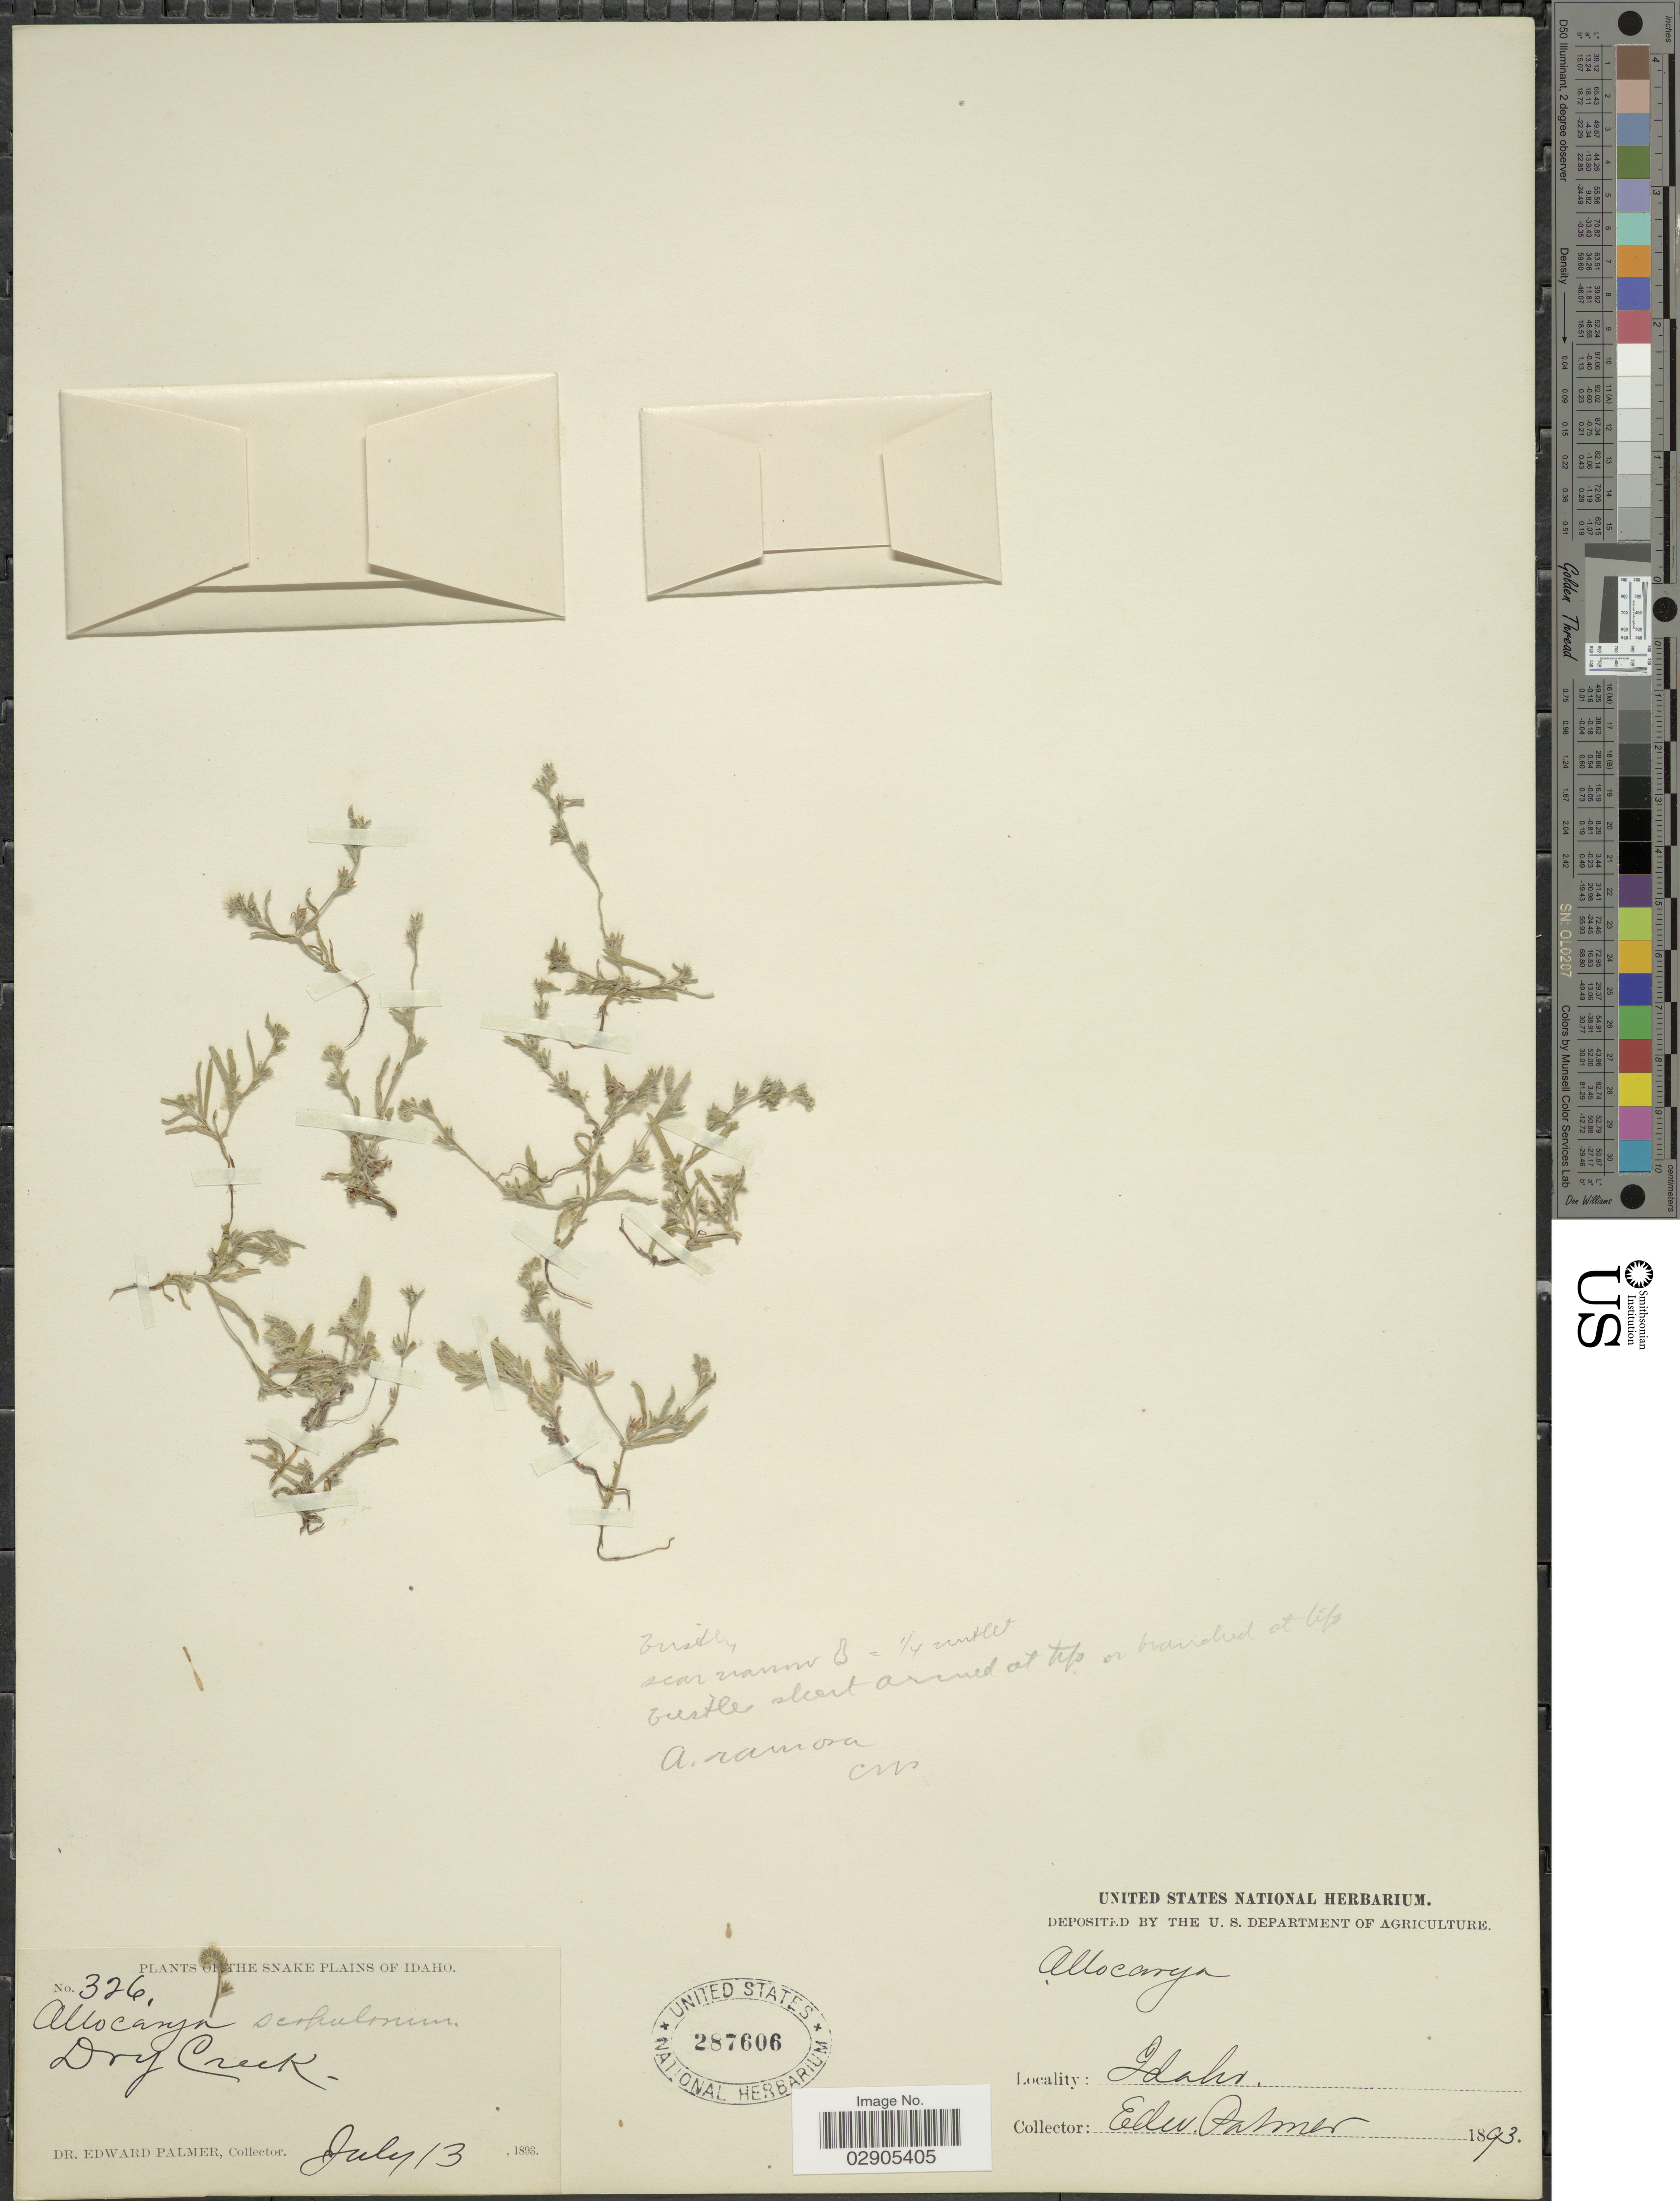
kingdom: Plantae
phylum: Tracheophyta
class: Magnoliopsida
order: Boraginales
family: Boraginaceae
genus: Allocarya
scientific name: Allocarya ramosa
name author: Piper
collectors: E. Palmer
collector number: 326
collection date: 1893-07-13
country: United States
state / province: Idaho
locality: Of the Snake Plains of Idaho. Dry Creek.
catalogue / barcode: US 287606